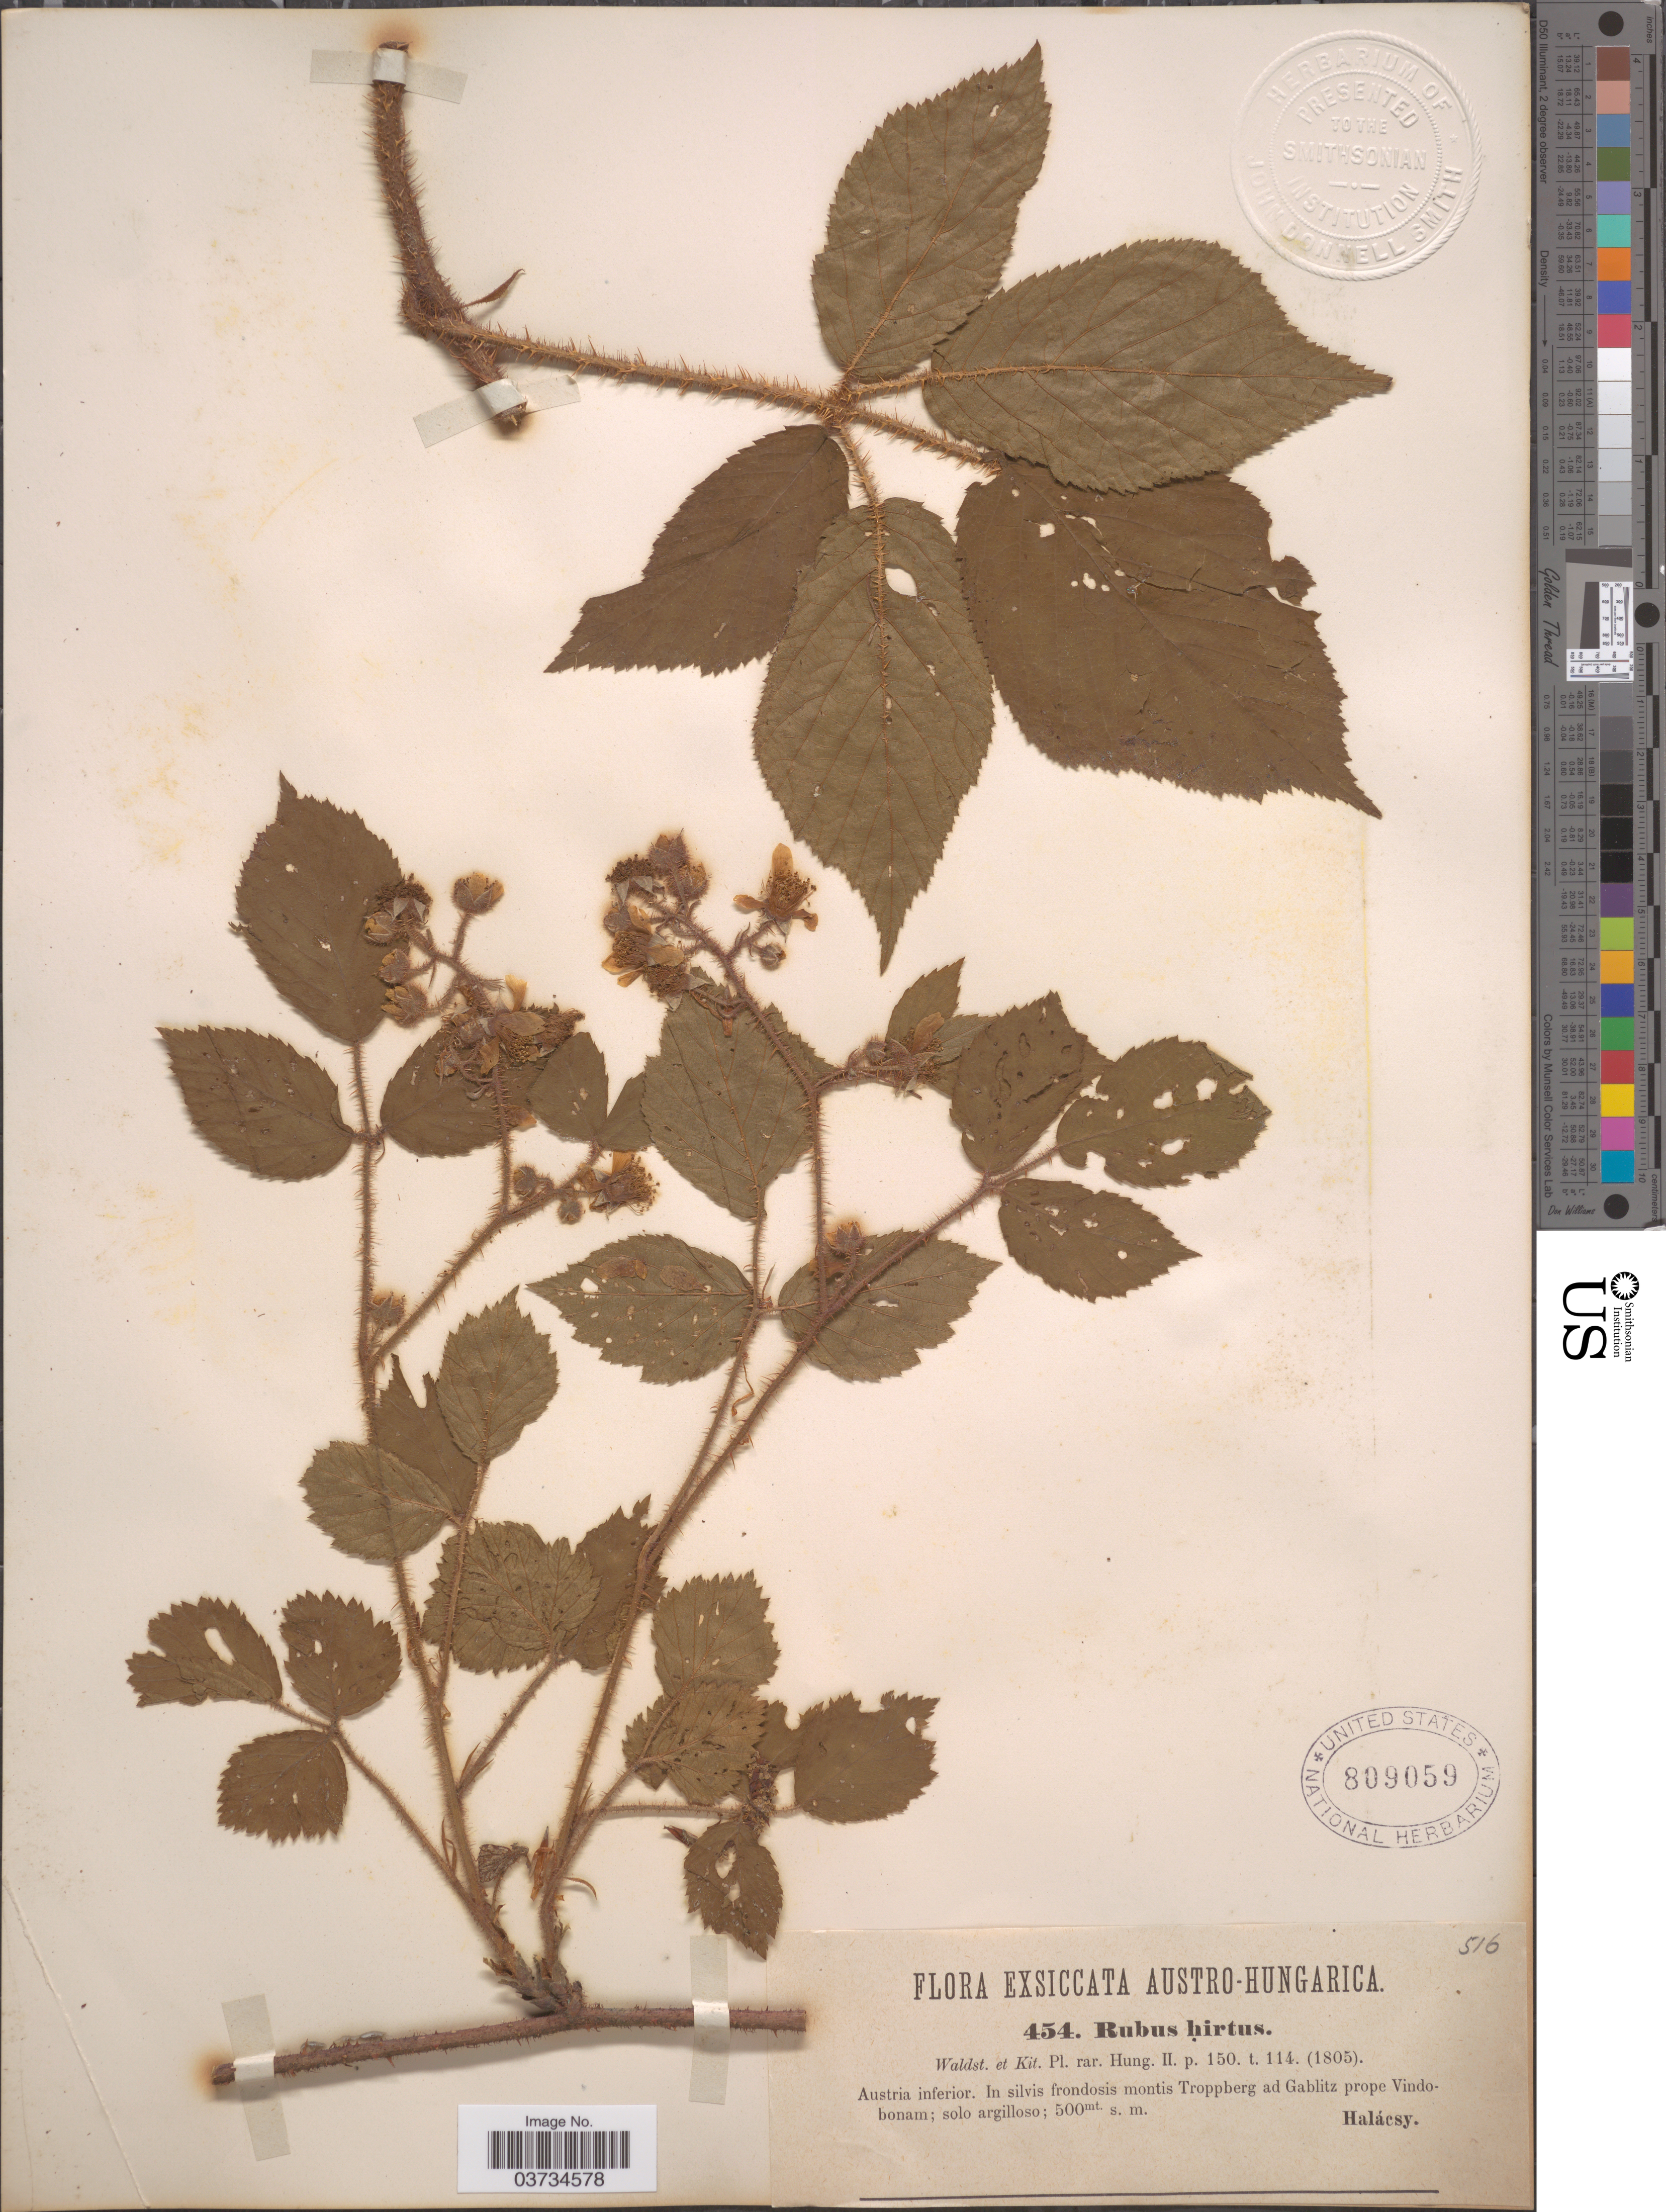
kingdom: Plantae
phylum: Tracheophyta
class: Magnoliopsida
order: Rosales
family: Rosaceae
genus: Rubus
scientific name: Rubus hirtus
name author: Waldst. & Kit.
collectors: -- Halacsy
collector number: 454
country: Austria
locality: Austro-Hungarica. Austria inferior. In silvis frondosis montis Troppberg ad Gablitz prope Vindobonam.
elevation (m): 500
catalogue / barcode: US 809059